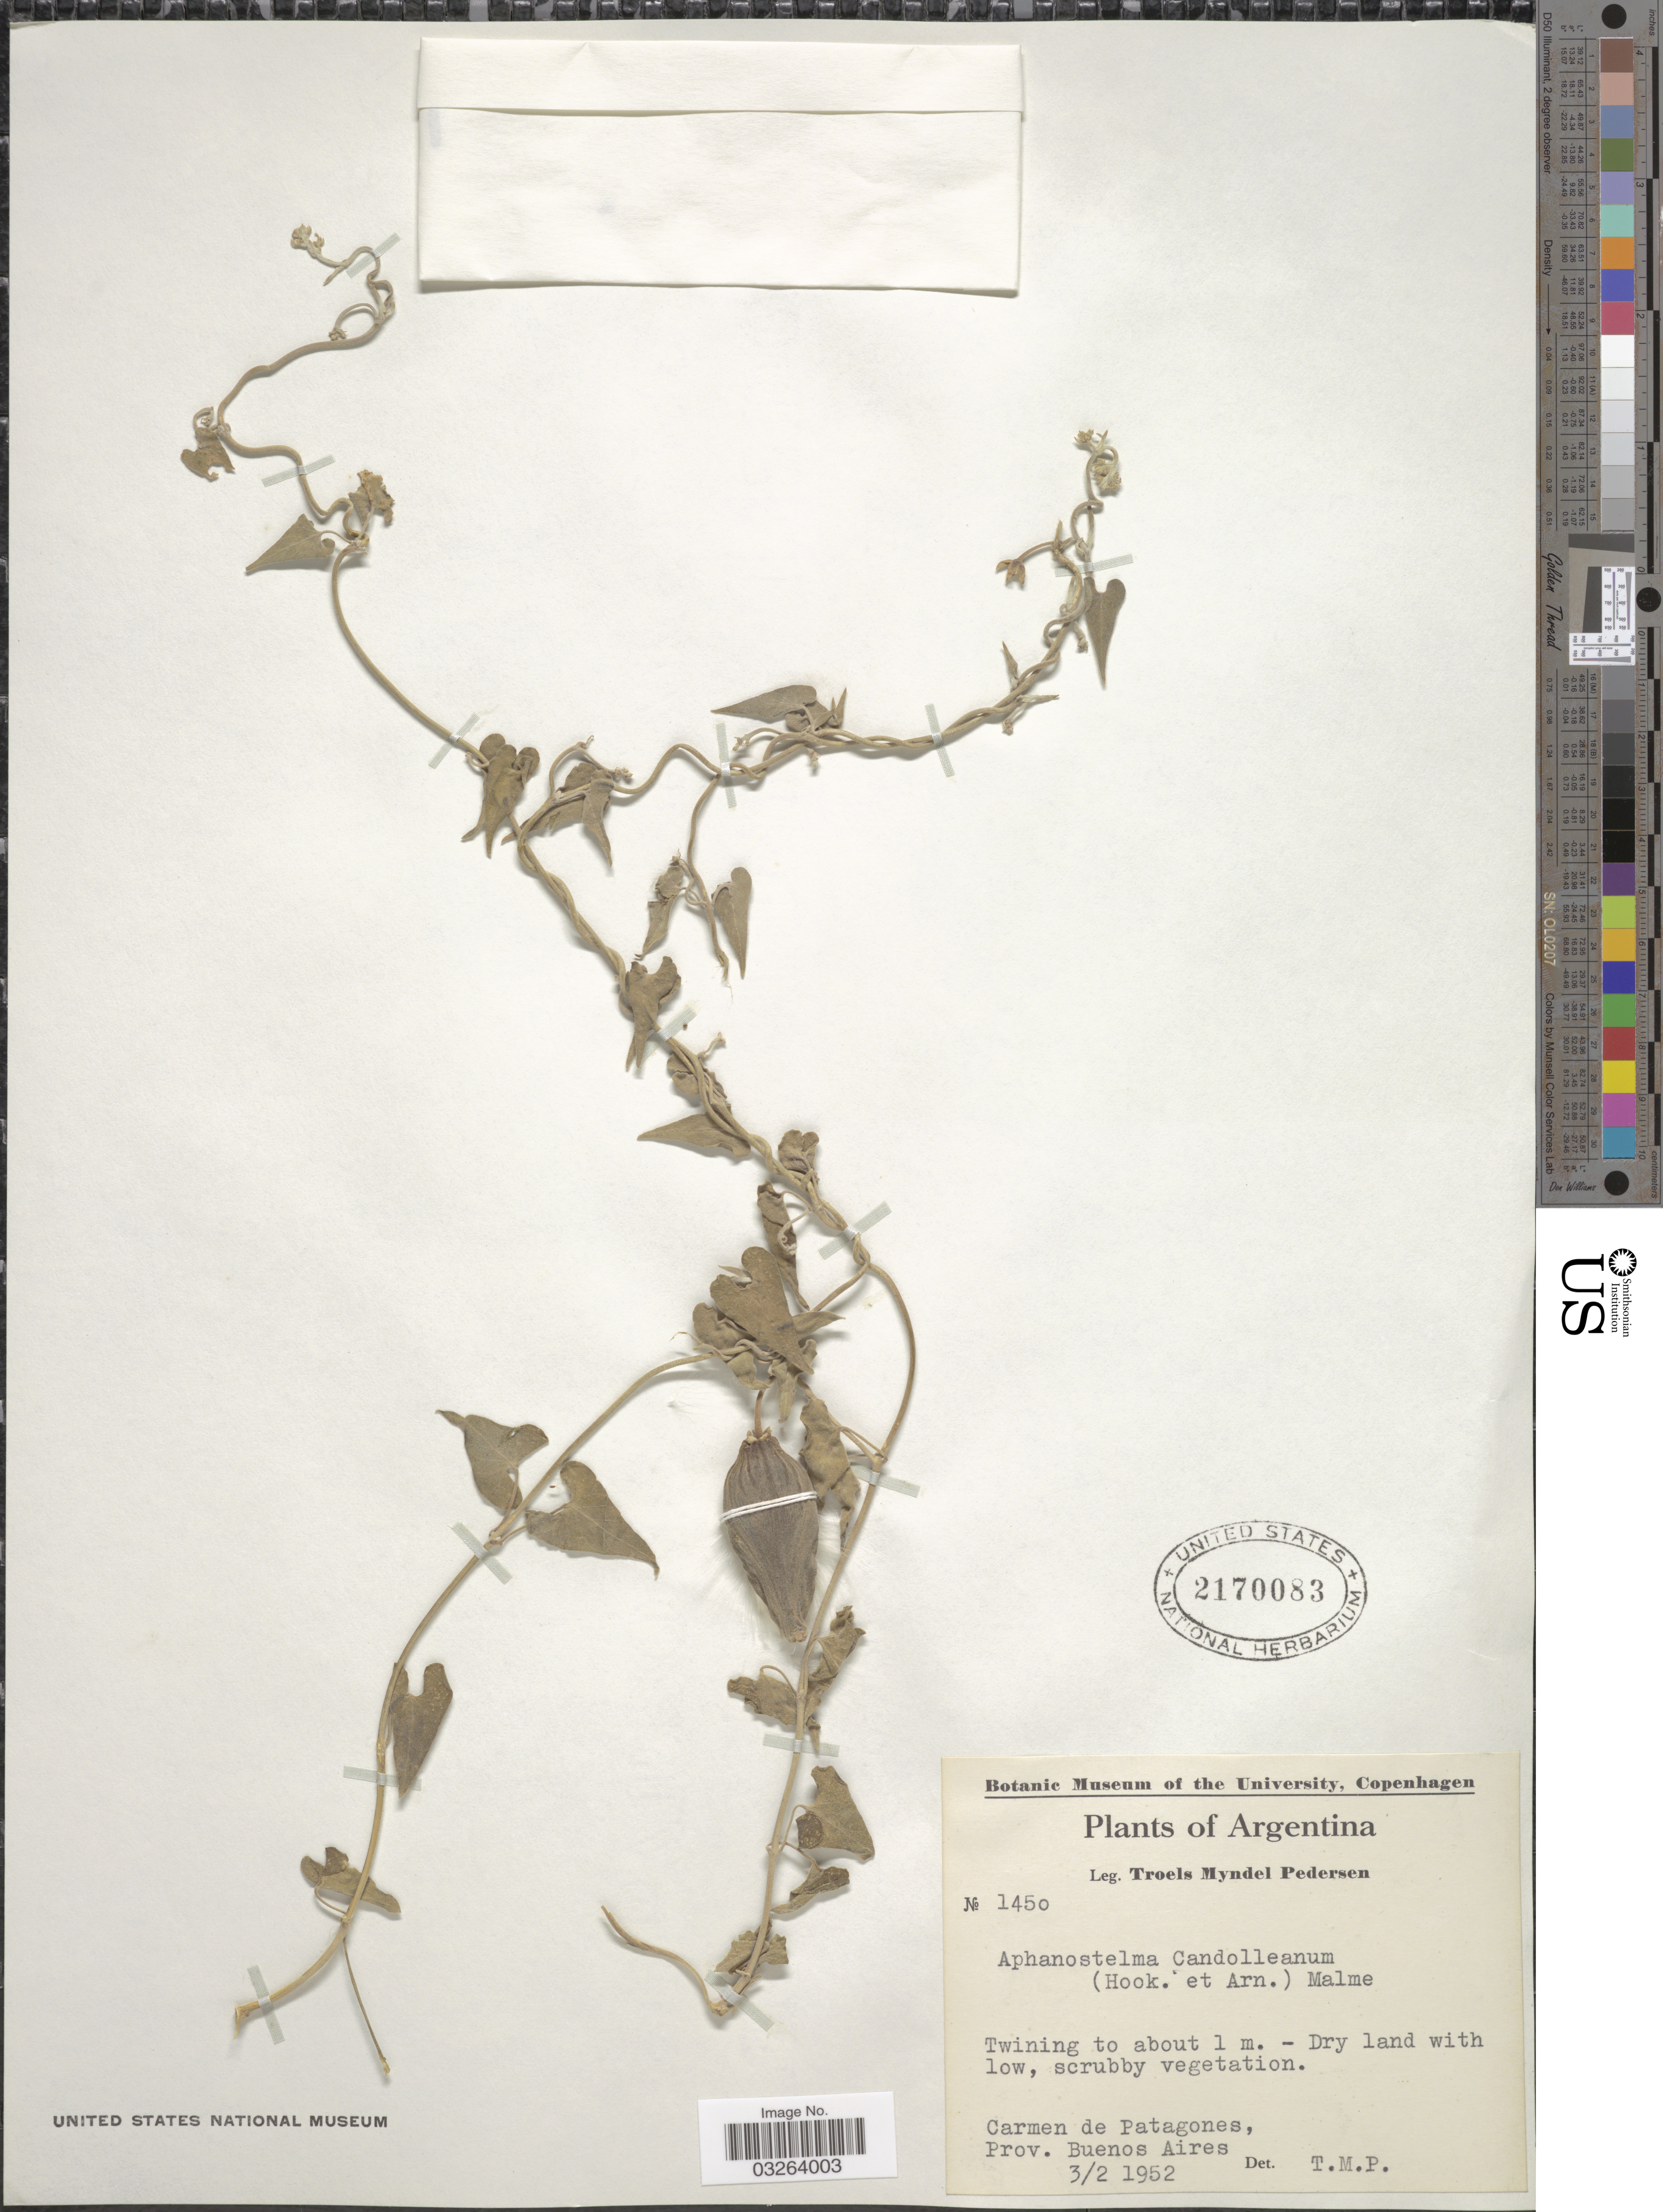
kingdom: Plantae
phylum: Tracheophyta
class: Magnoliopsida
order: Gentianales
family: Apocynaceae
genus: Aphanostelma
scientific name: Aphanostelma candolleanum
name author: (Hook. & Arn.) Malme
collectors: T. Pederson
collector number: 1450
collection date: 1952-02-03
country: Argentina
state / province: Buenos Aires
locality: Carmen de Patagones.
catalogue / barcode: US 2170083